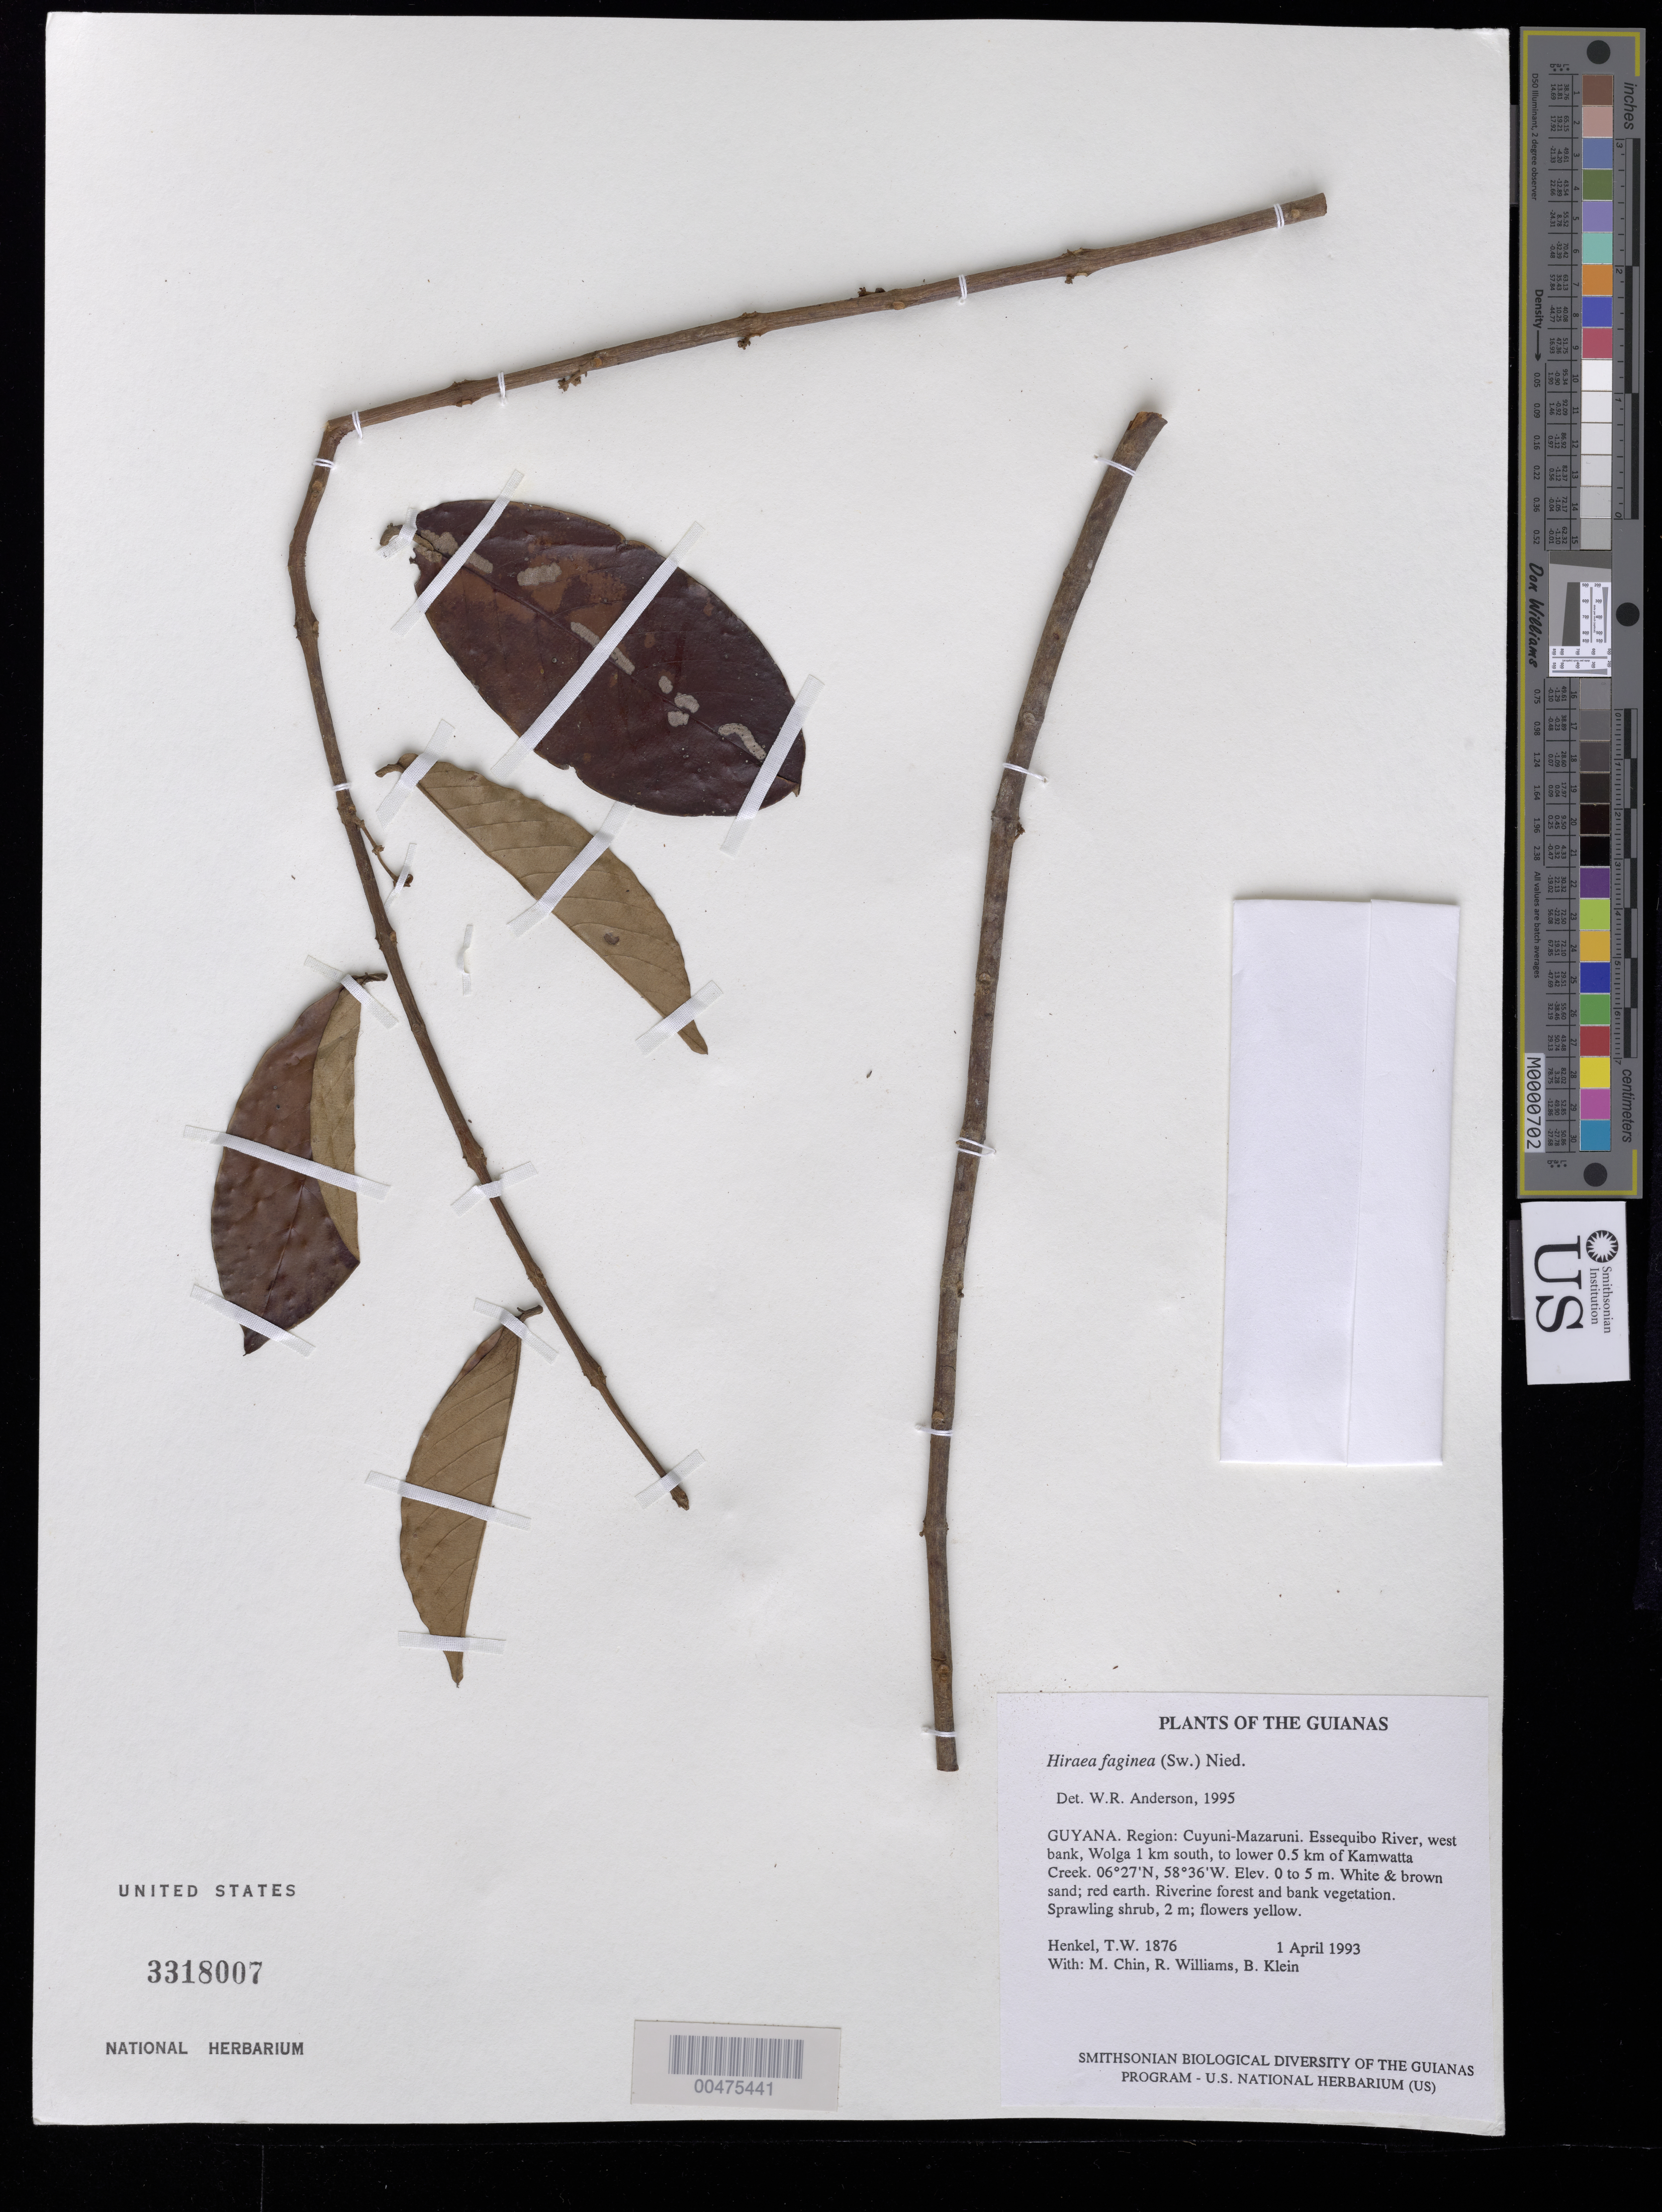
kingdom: Plantae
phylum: Tracheophyta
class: Magnoliopsida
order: Malpighiales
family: Malpighiaceae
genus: Hiraea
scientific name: Hiraea faginea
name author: (Sw.) Nied.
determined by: Anderson, W. R., (MICH), University of Michigan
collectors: T. Henkel, M. Chin, R. Williams & B. Klein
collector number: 1876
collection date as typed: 1 April 1993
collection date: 1993-04-01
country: Guyana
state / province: Cuyuni-Mazaruni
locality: Essequibo River, W bank, Wolga 1 km S, to lower 0.5 km of Kamwatta Creek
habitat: White & brown sand; red earth. Riverine forest and bank vegetation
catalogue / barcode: US 3318007